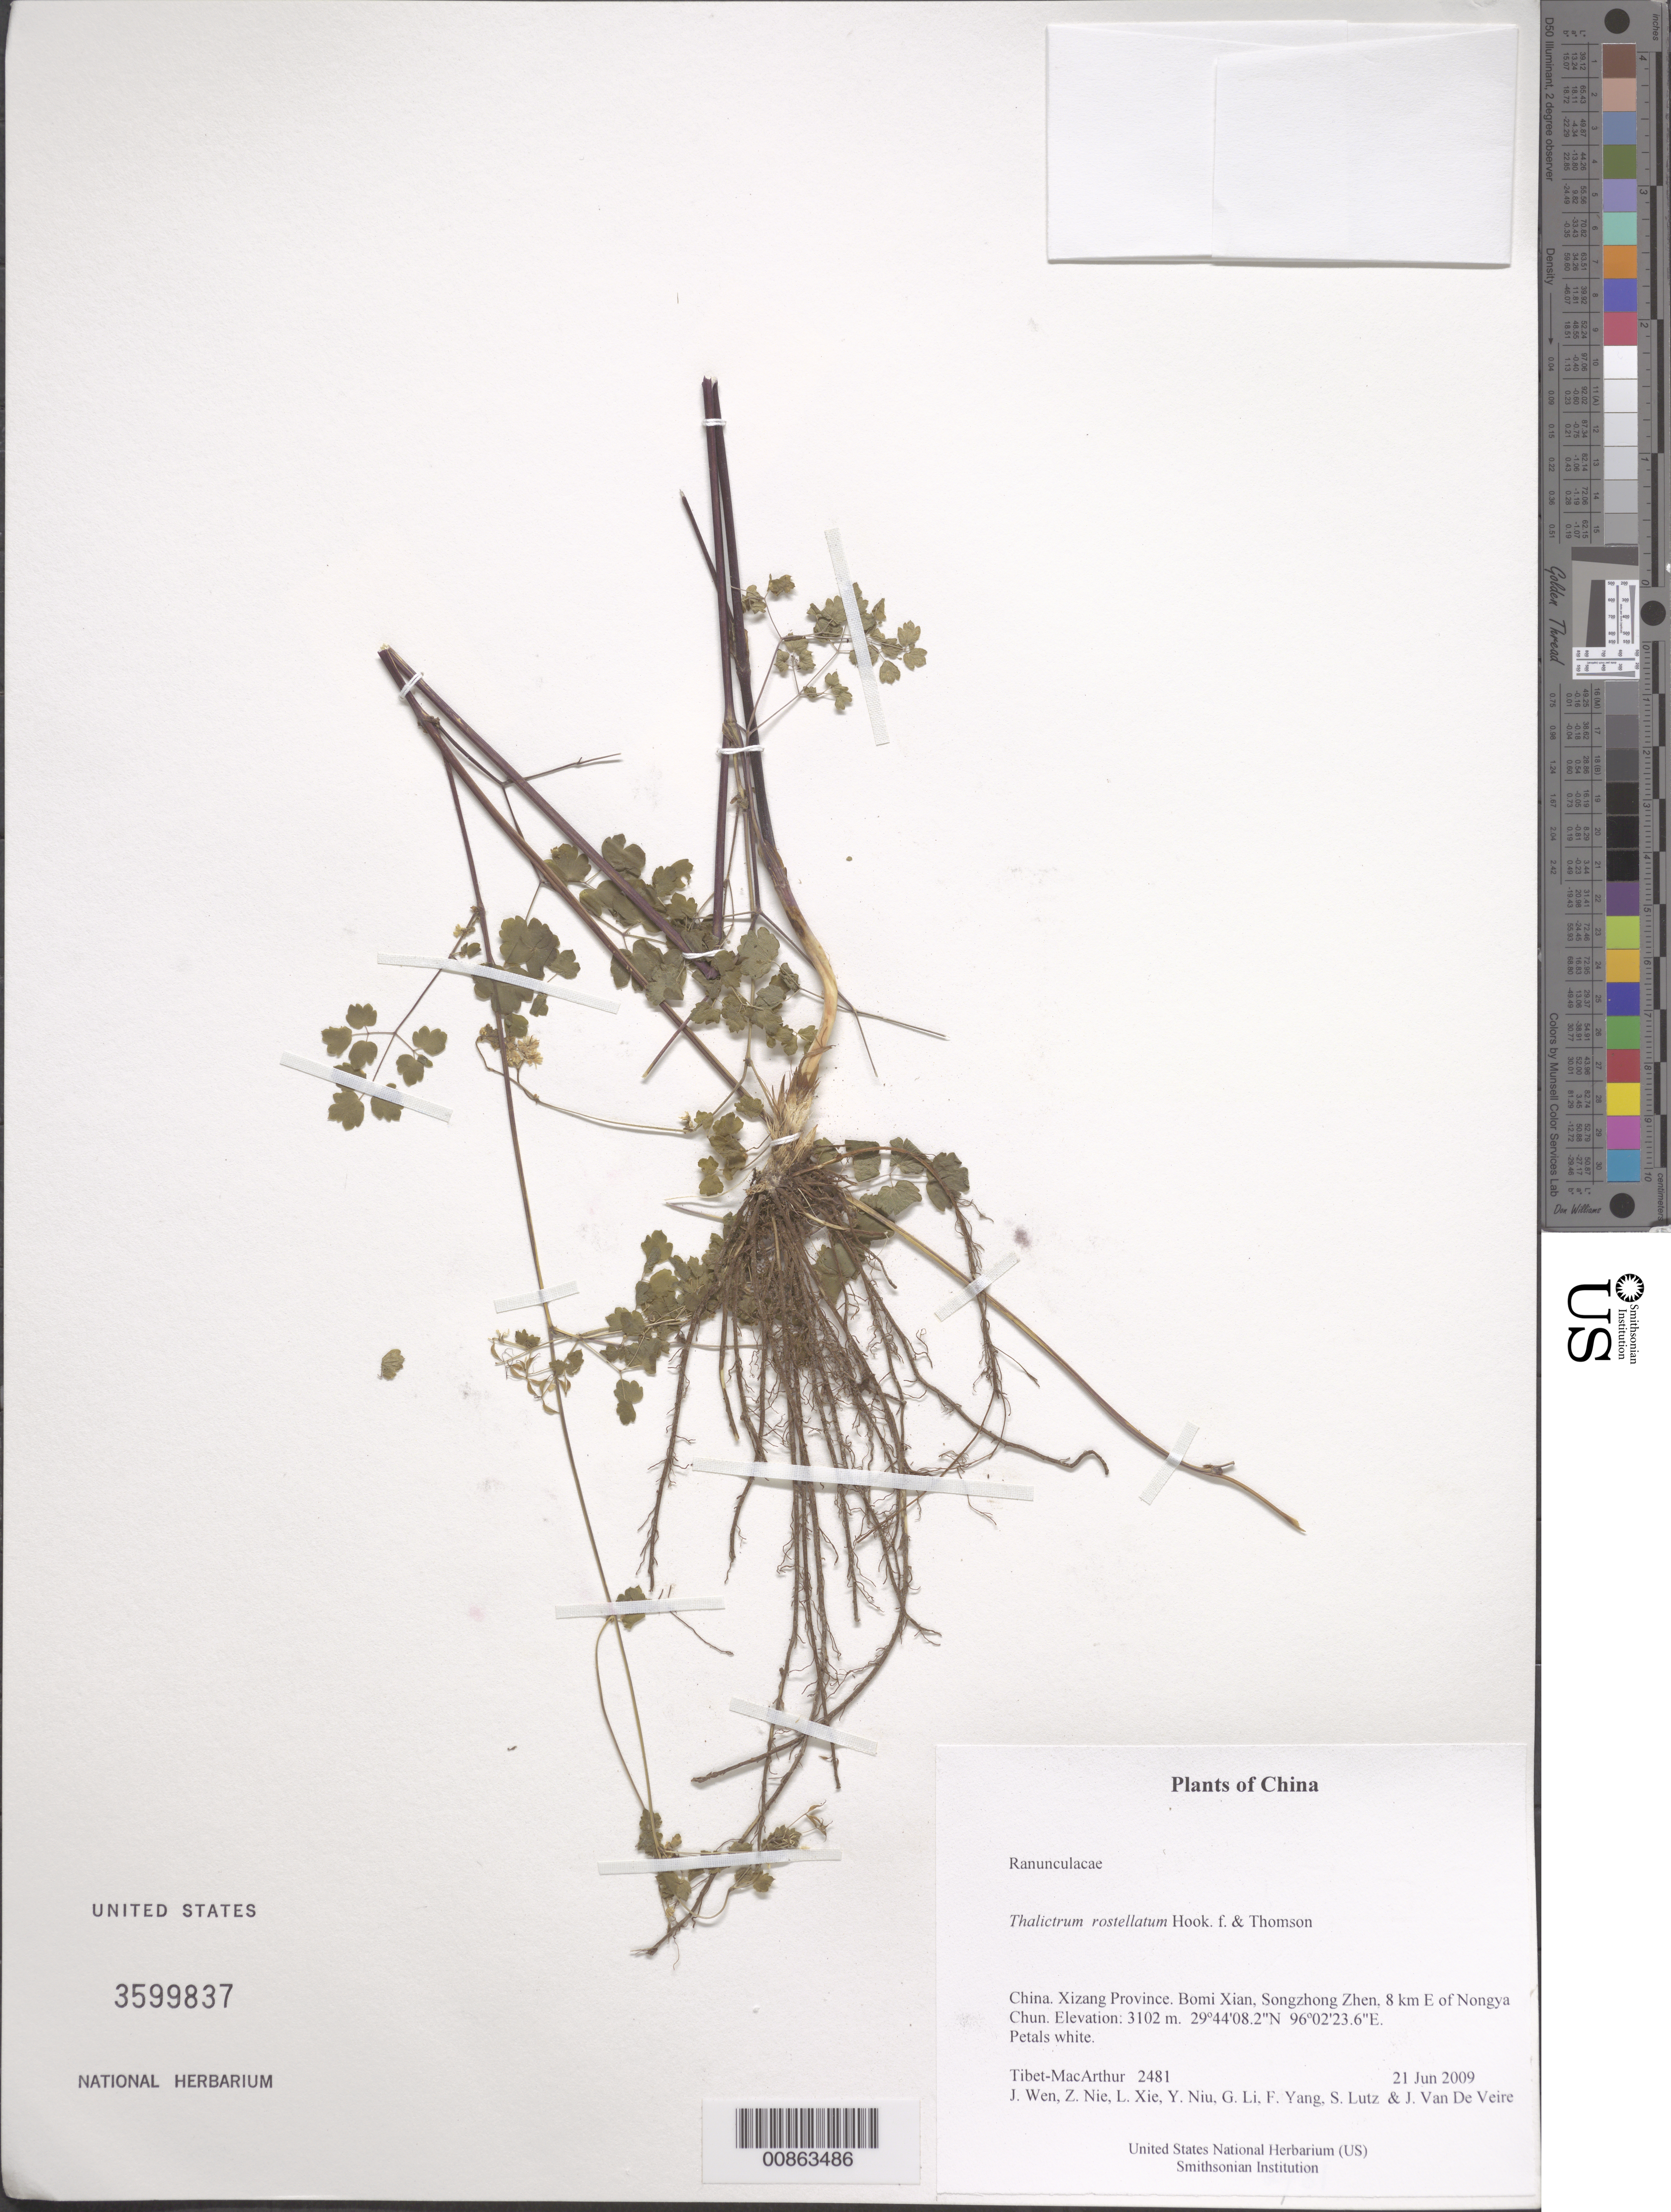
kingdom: Plantae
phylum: Tracheophyta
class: Magnoliopsida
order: Ranunculales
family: Ranunculaceae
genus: Thalictrum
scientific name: Thalictrum rostellatum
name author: Hook. f. & Thomson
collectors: Tibet-MacArthur, J. Wen, Z. Nie, L. Xie, Y. Niu, G. Li, F. Yang, S. Lutz & J. Van De Veire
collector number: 2481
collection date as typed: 21 Jun 2009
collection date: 2009-06-21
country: China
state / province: Xizang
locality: Bomi Xian, Songzhong Zhen, 8 km E of Nongya Chun.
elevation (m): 3102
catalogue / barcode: US 3599837